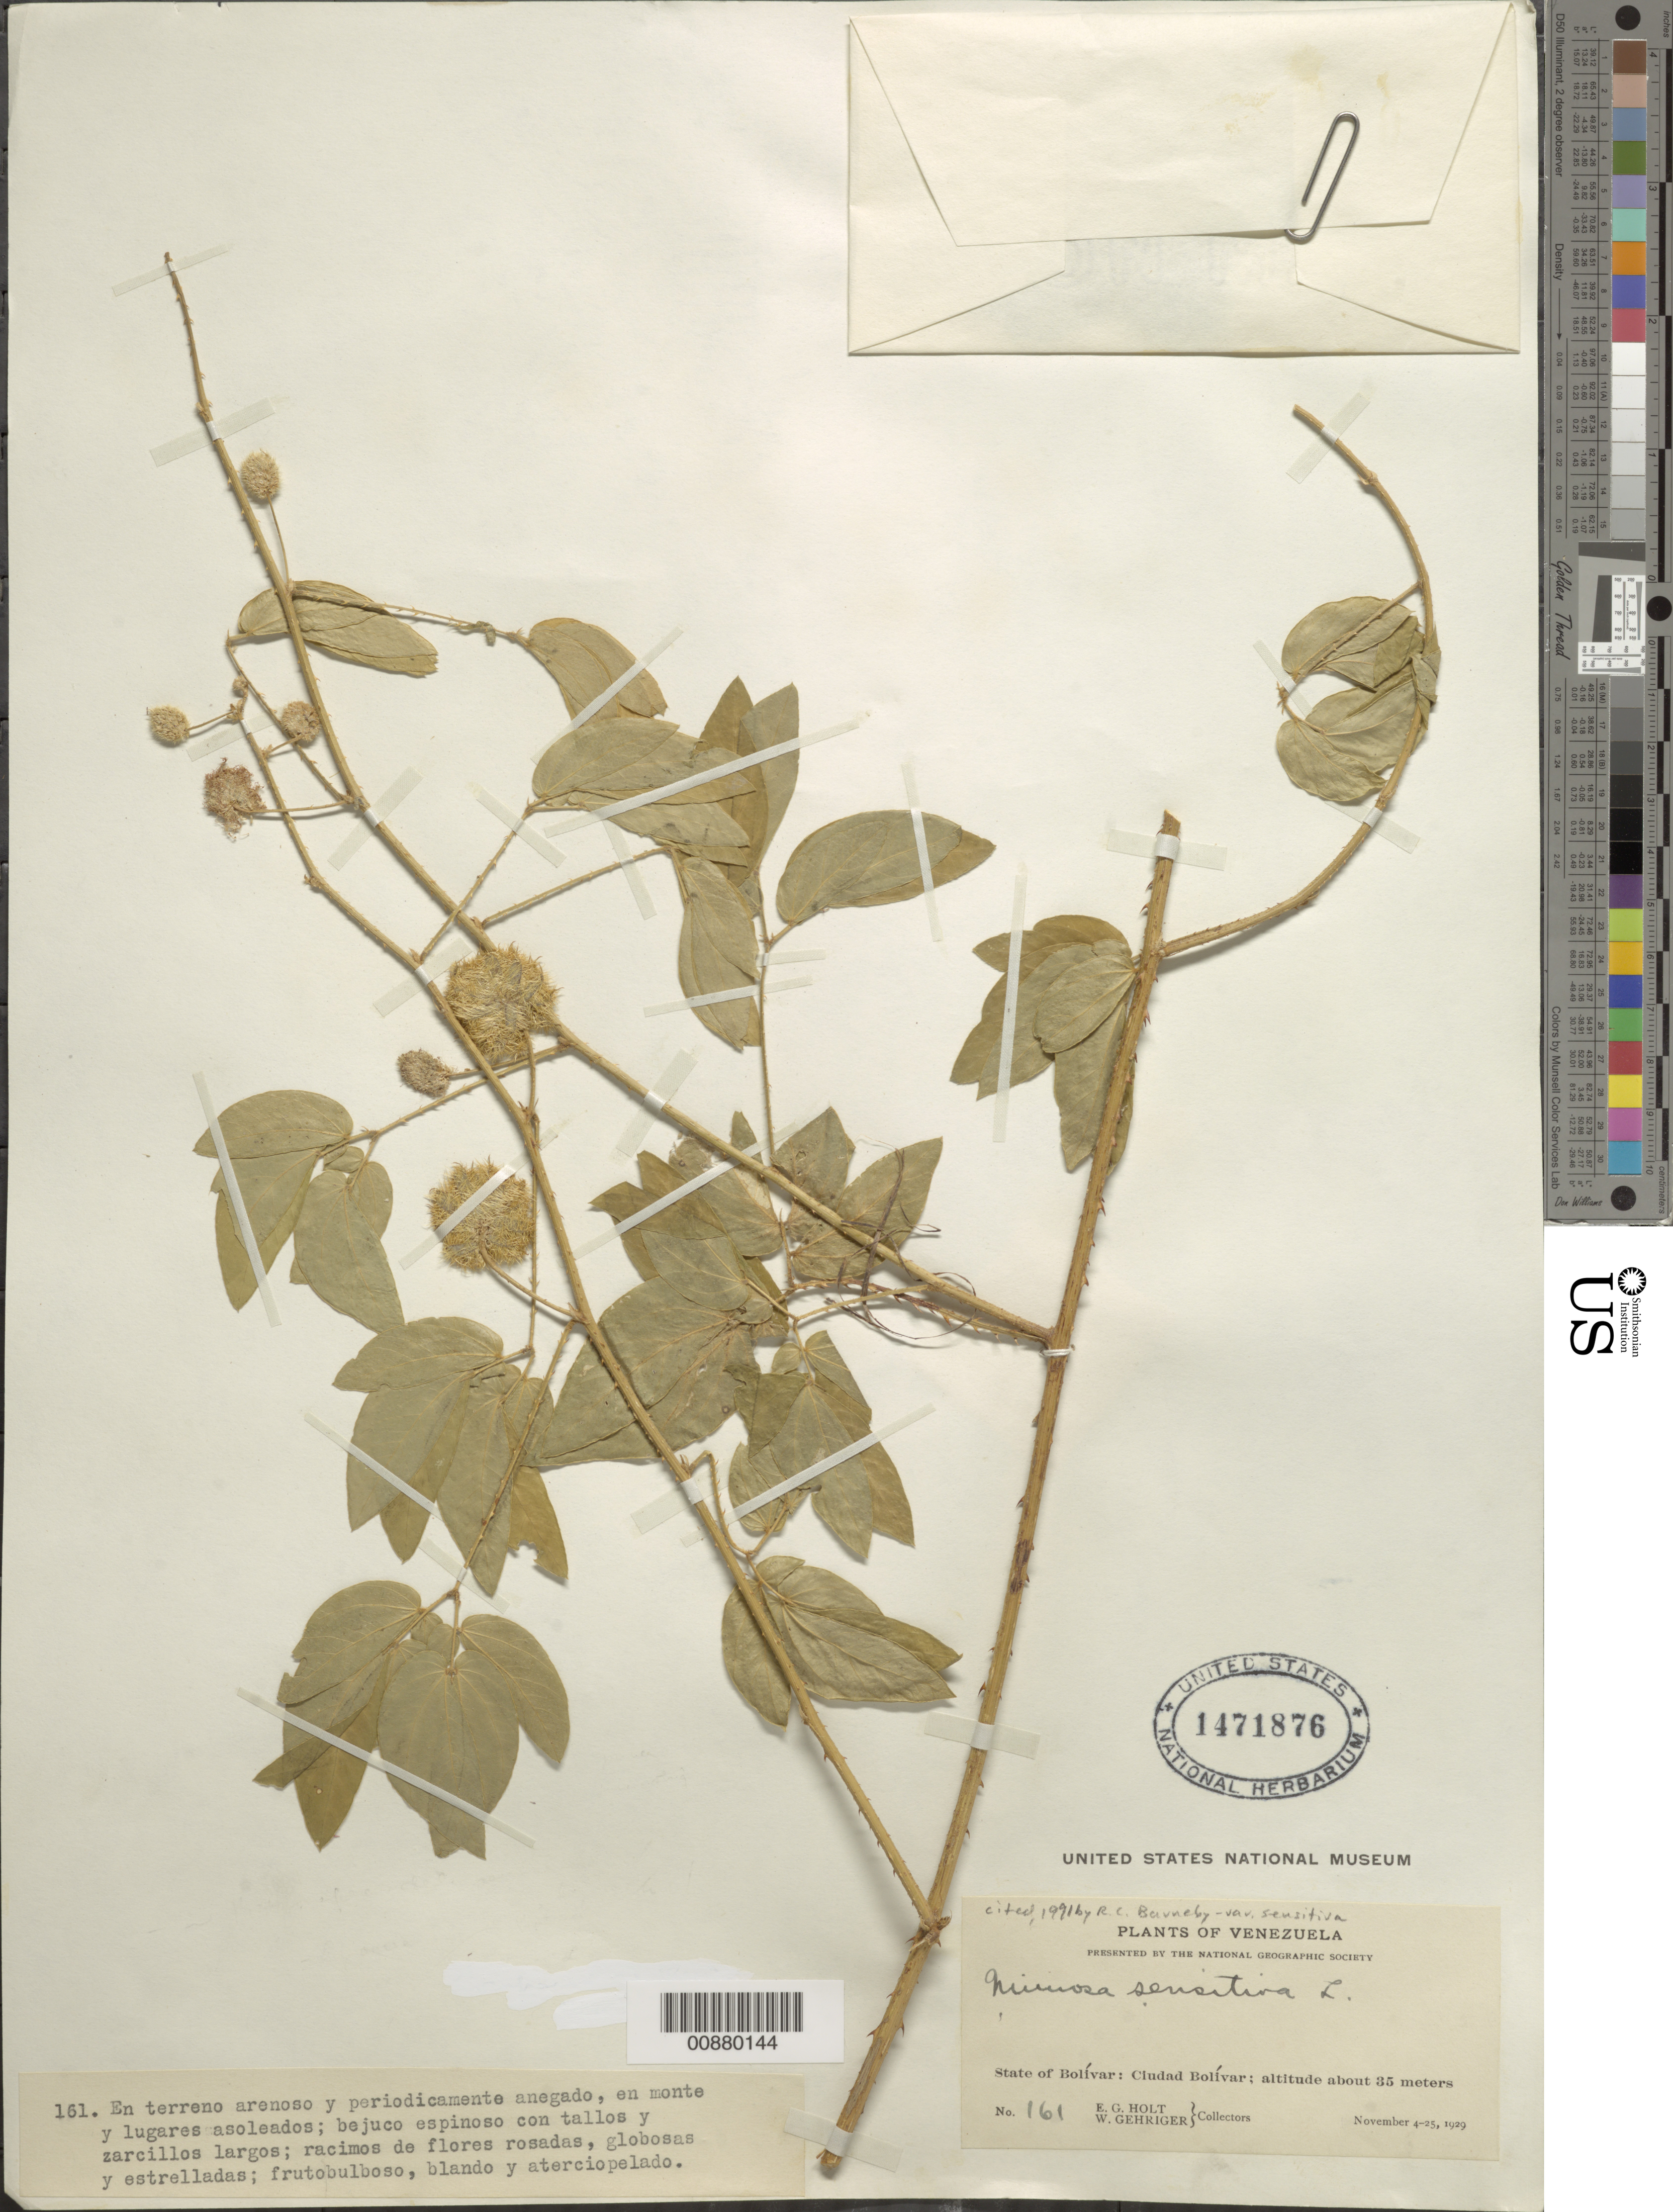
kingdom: Plantae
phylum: Tracheophyta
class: Magnoliopsida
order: Fabales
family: Fabaceae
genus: Mimosa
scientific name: Mimosa sensitiva var. sensitiva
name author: G. Lodd.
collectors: E. Holt & W. Gehriger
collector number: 161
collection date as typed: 4-Nov-29 to 25-Nov-29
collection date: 1929-11-04/1929-11-25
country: Venezuela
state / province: Bolívar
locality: Ciudad Bolívar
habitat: Terreno arenoso y periodicamente anegado, en monte y lugares asoleados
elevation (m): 35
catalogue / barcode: US 1471876